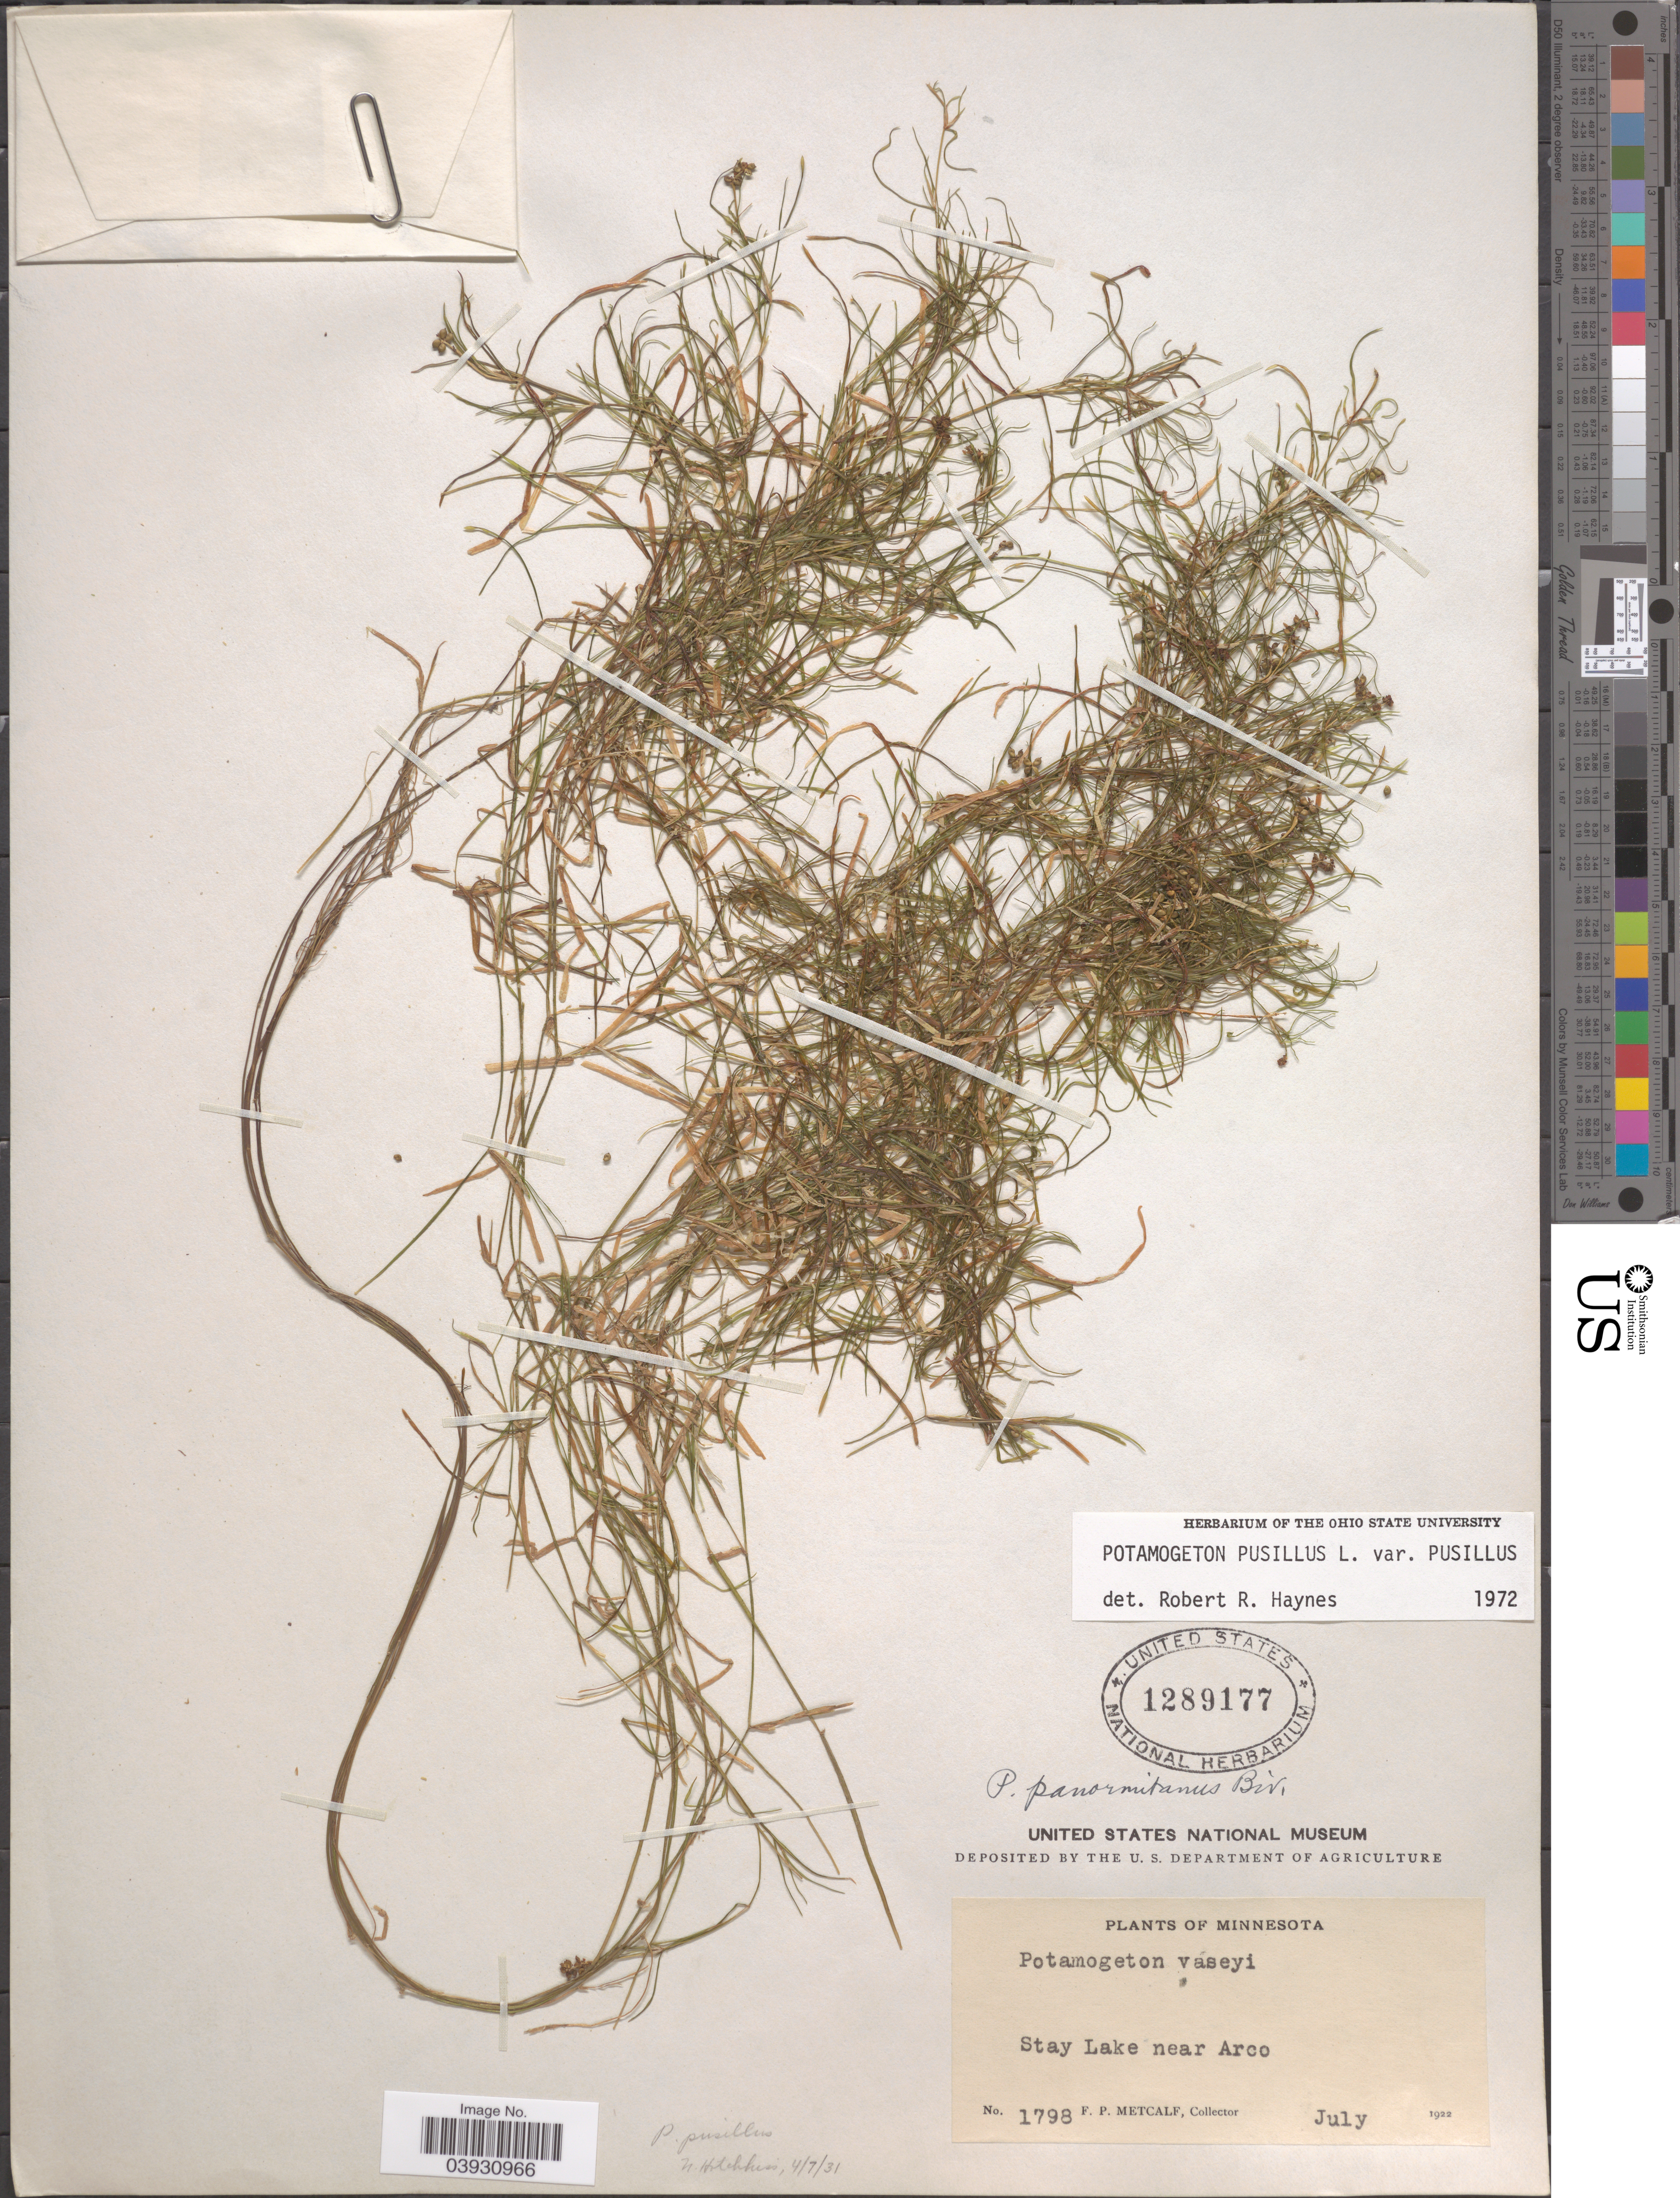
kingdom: Plantae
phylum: Tracheophyta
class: Liliopsida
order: Alismatales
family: Potamogetonaceae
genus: Potamogeton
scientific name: Potamogeton pusillus var. pusillus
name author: L.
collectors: F. Metcalf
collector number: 1798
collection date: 1922-07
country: United States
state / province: Minnesota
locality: Stay Lake near Arco.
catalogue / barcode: US 1289177